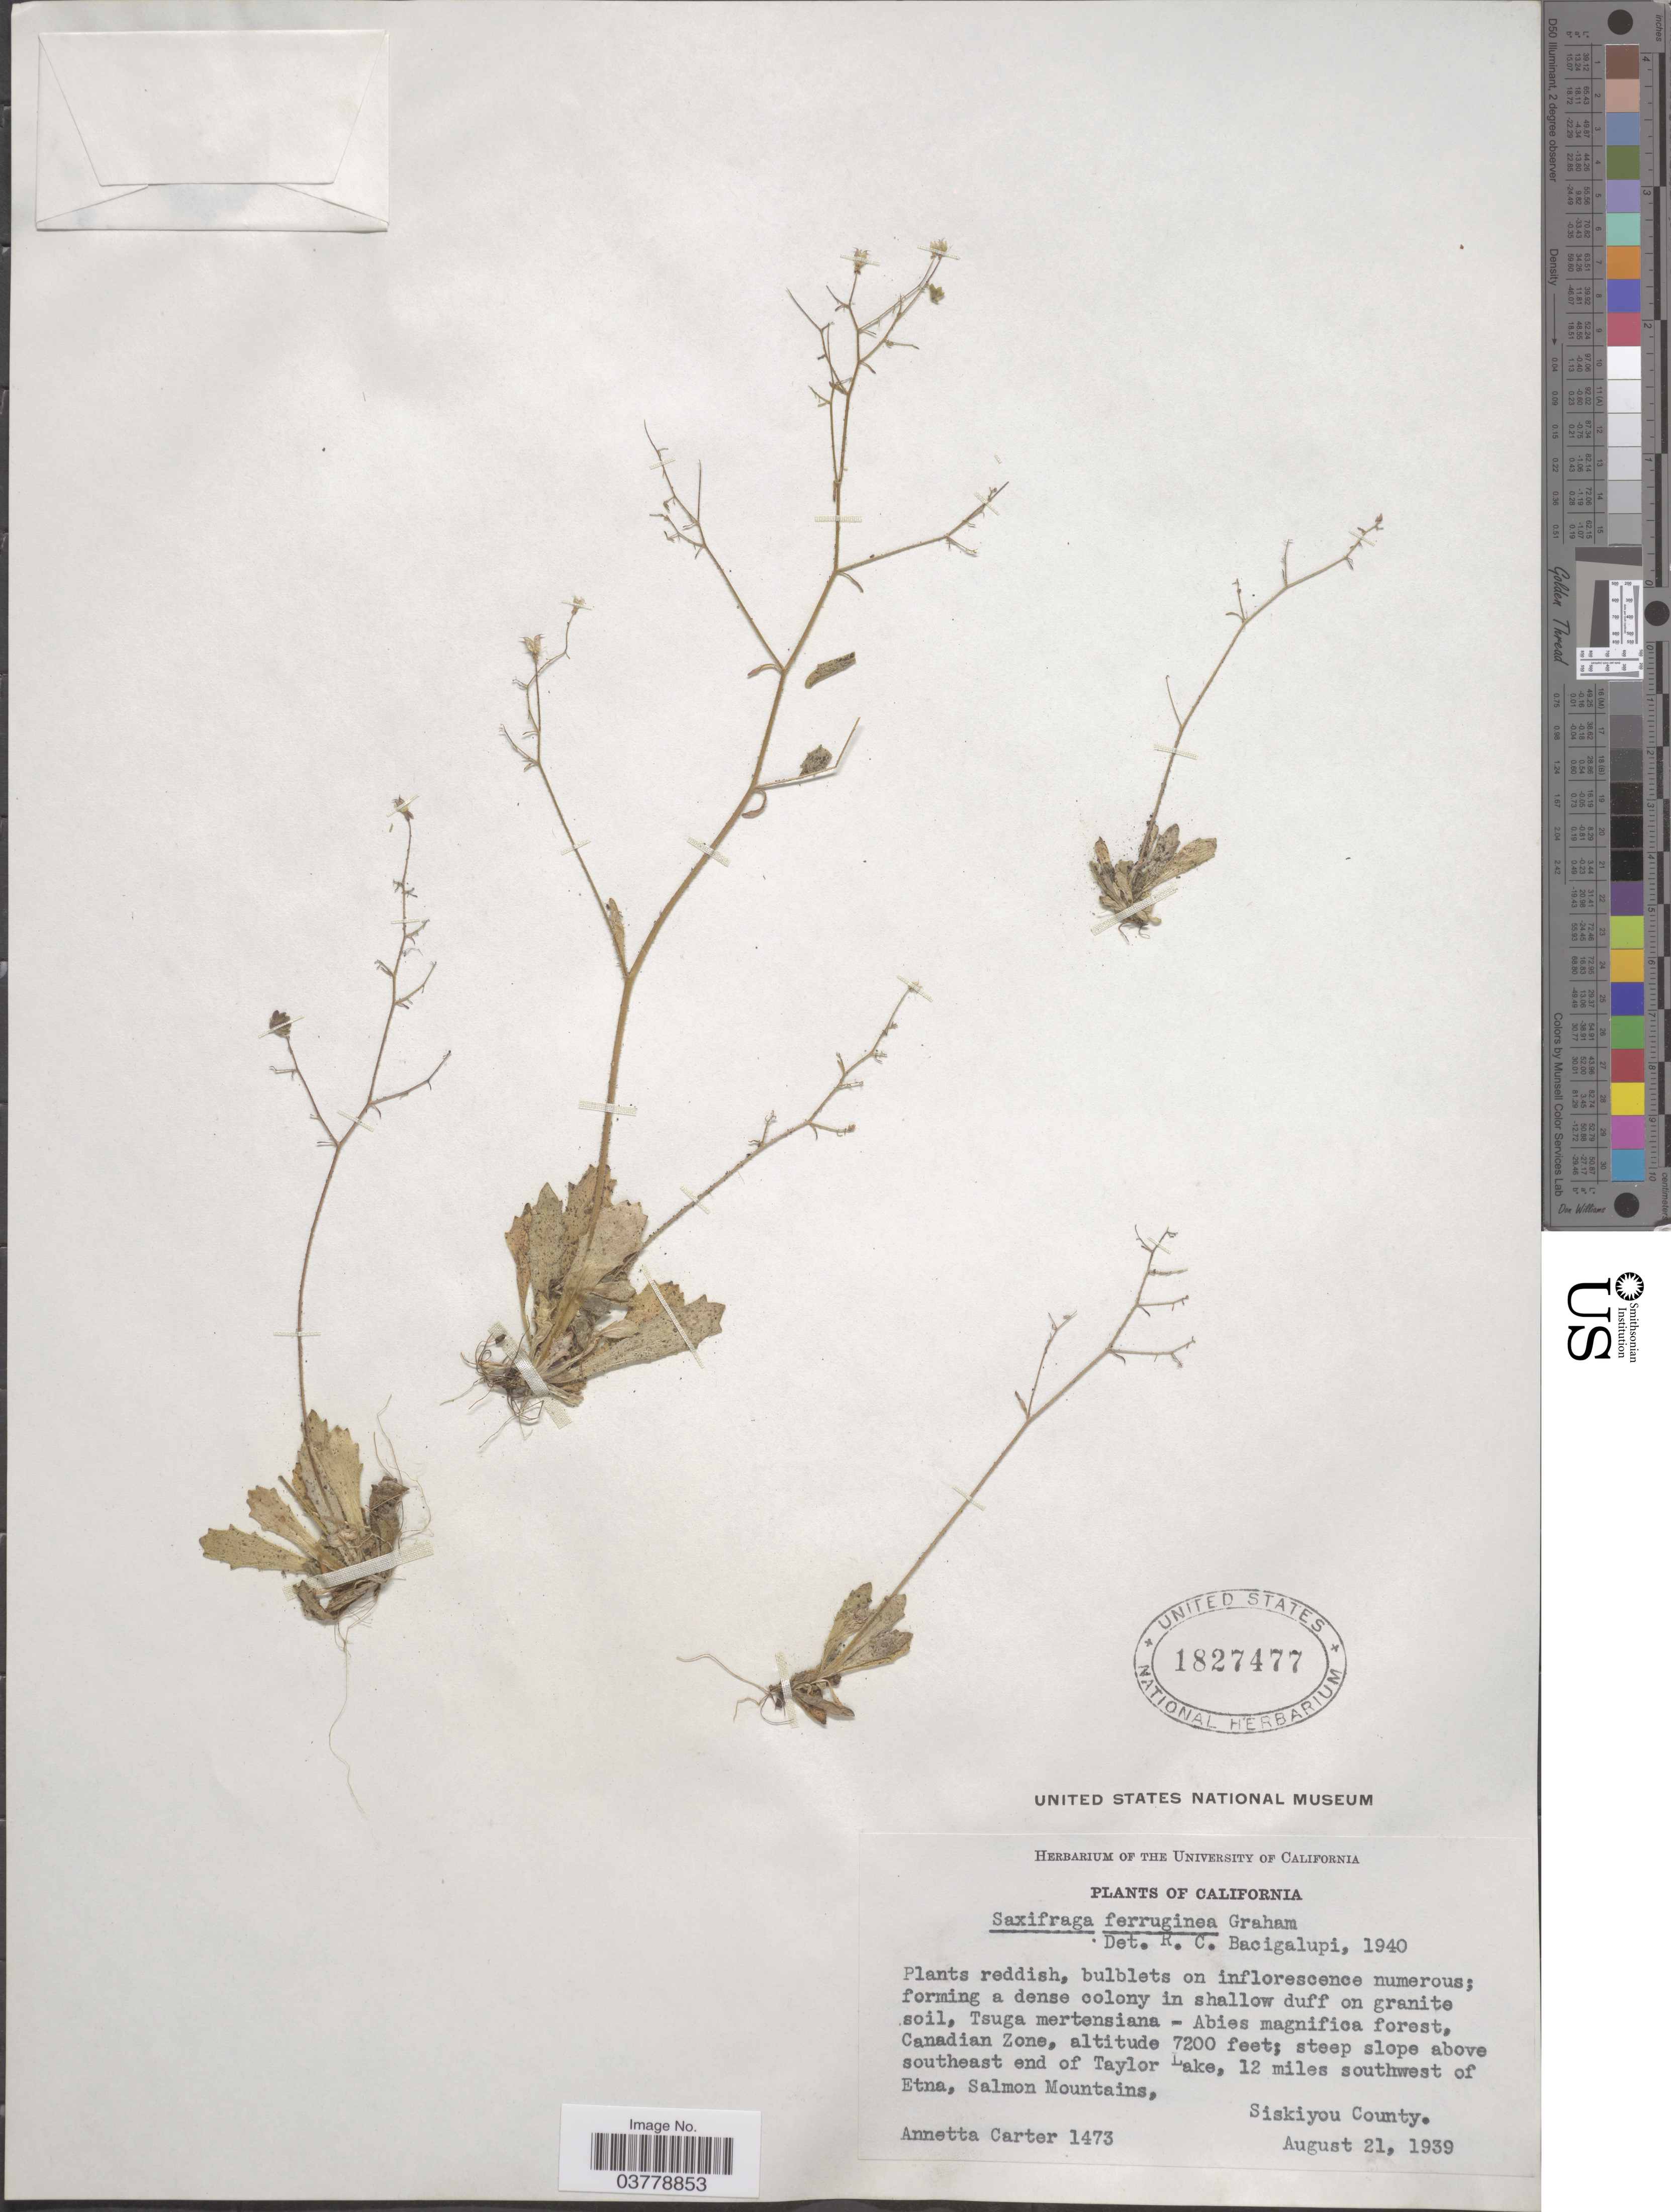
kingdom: Plantae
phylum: Tracheophyta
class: Magnoliopsida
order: Saxifragales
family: Saxifragaceae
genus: Micranthes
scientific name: Micranthes ferruginea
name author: (Graham) Brouillet & Gornall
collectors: A. Carter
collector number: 1473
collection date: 1939-08-21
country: United States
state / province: California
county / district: Siskiyou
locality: Steep slope above southeast end of Taylor Lake, 12 miles southwest of Etna, Salmon Mountains, Siskiyou County.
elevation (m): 2195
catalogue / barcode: US 1827477